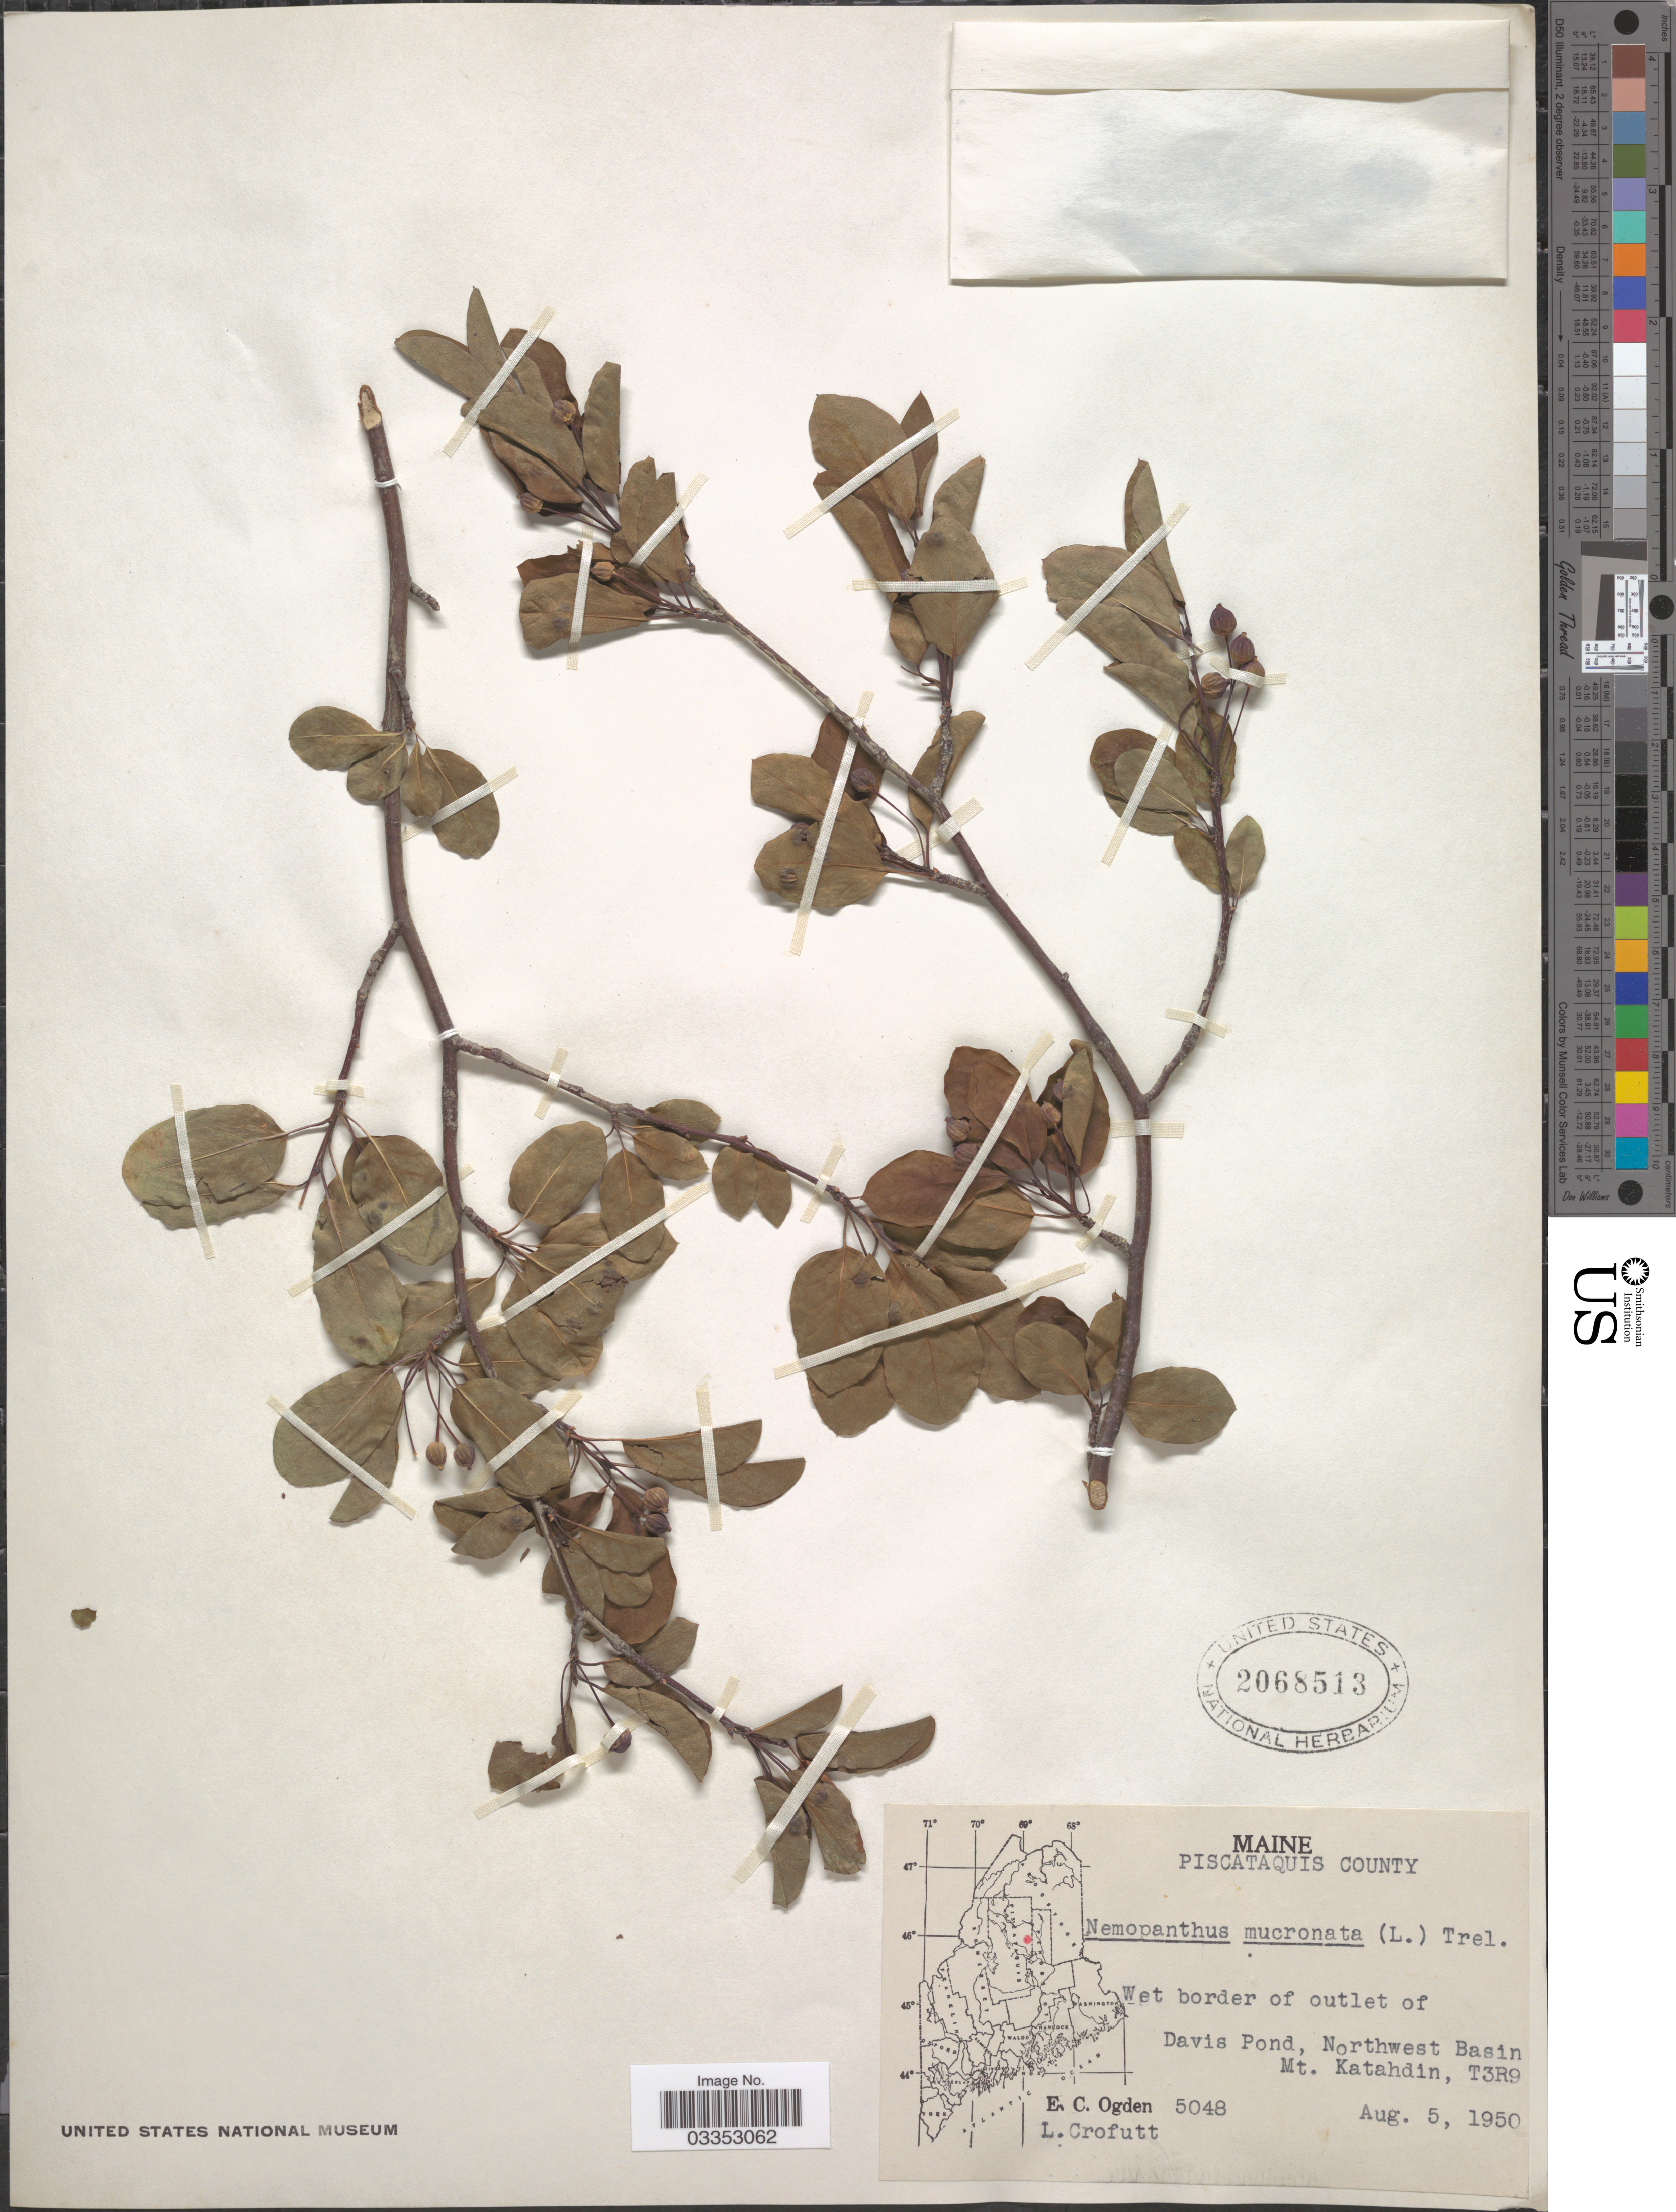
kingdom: Plantae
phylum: Tracheophyta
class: Magnoliopsida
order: Aquifoliales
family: Aquifoliaceae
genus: Nemopanthus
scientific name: Nemopanthus mucronatus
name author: (L.) Trel.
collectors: E. Ogden & L. Crofutt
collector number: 5048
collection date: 1950-08-05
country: United States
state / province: Maine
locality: Piscataquis County. Wet border of outlet of Davis Pond, Northwest Basin Mt. Katahdin, T3R9.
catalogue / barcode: US 2068513